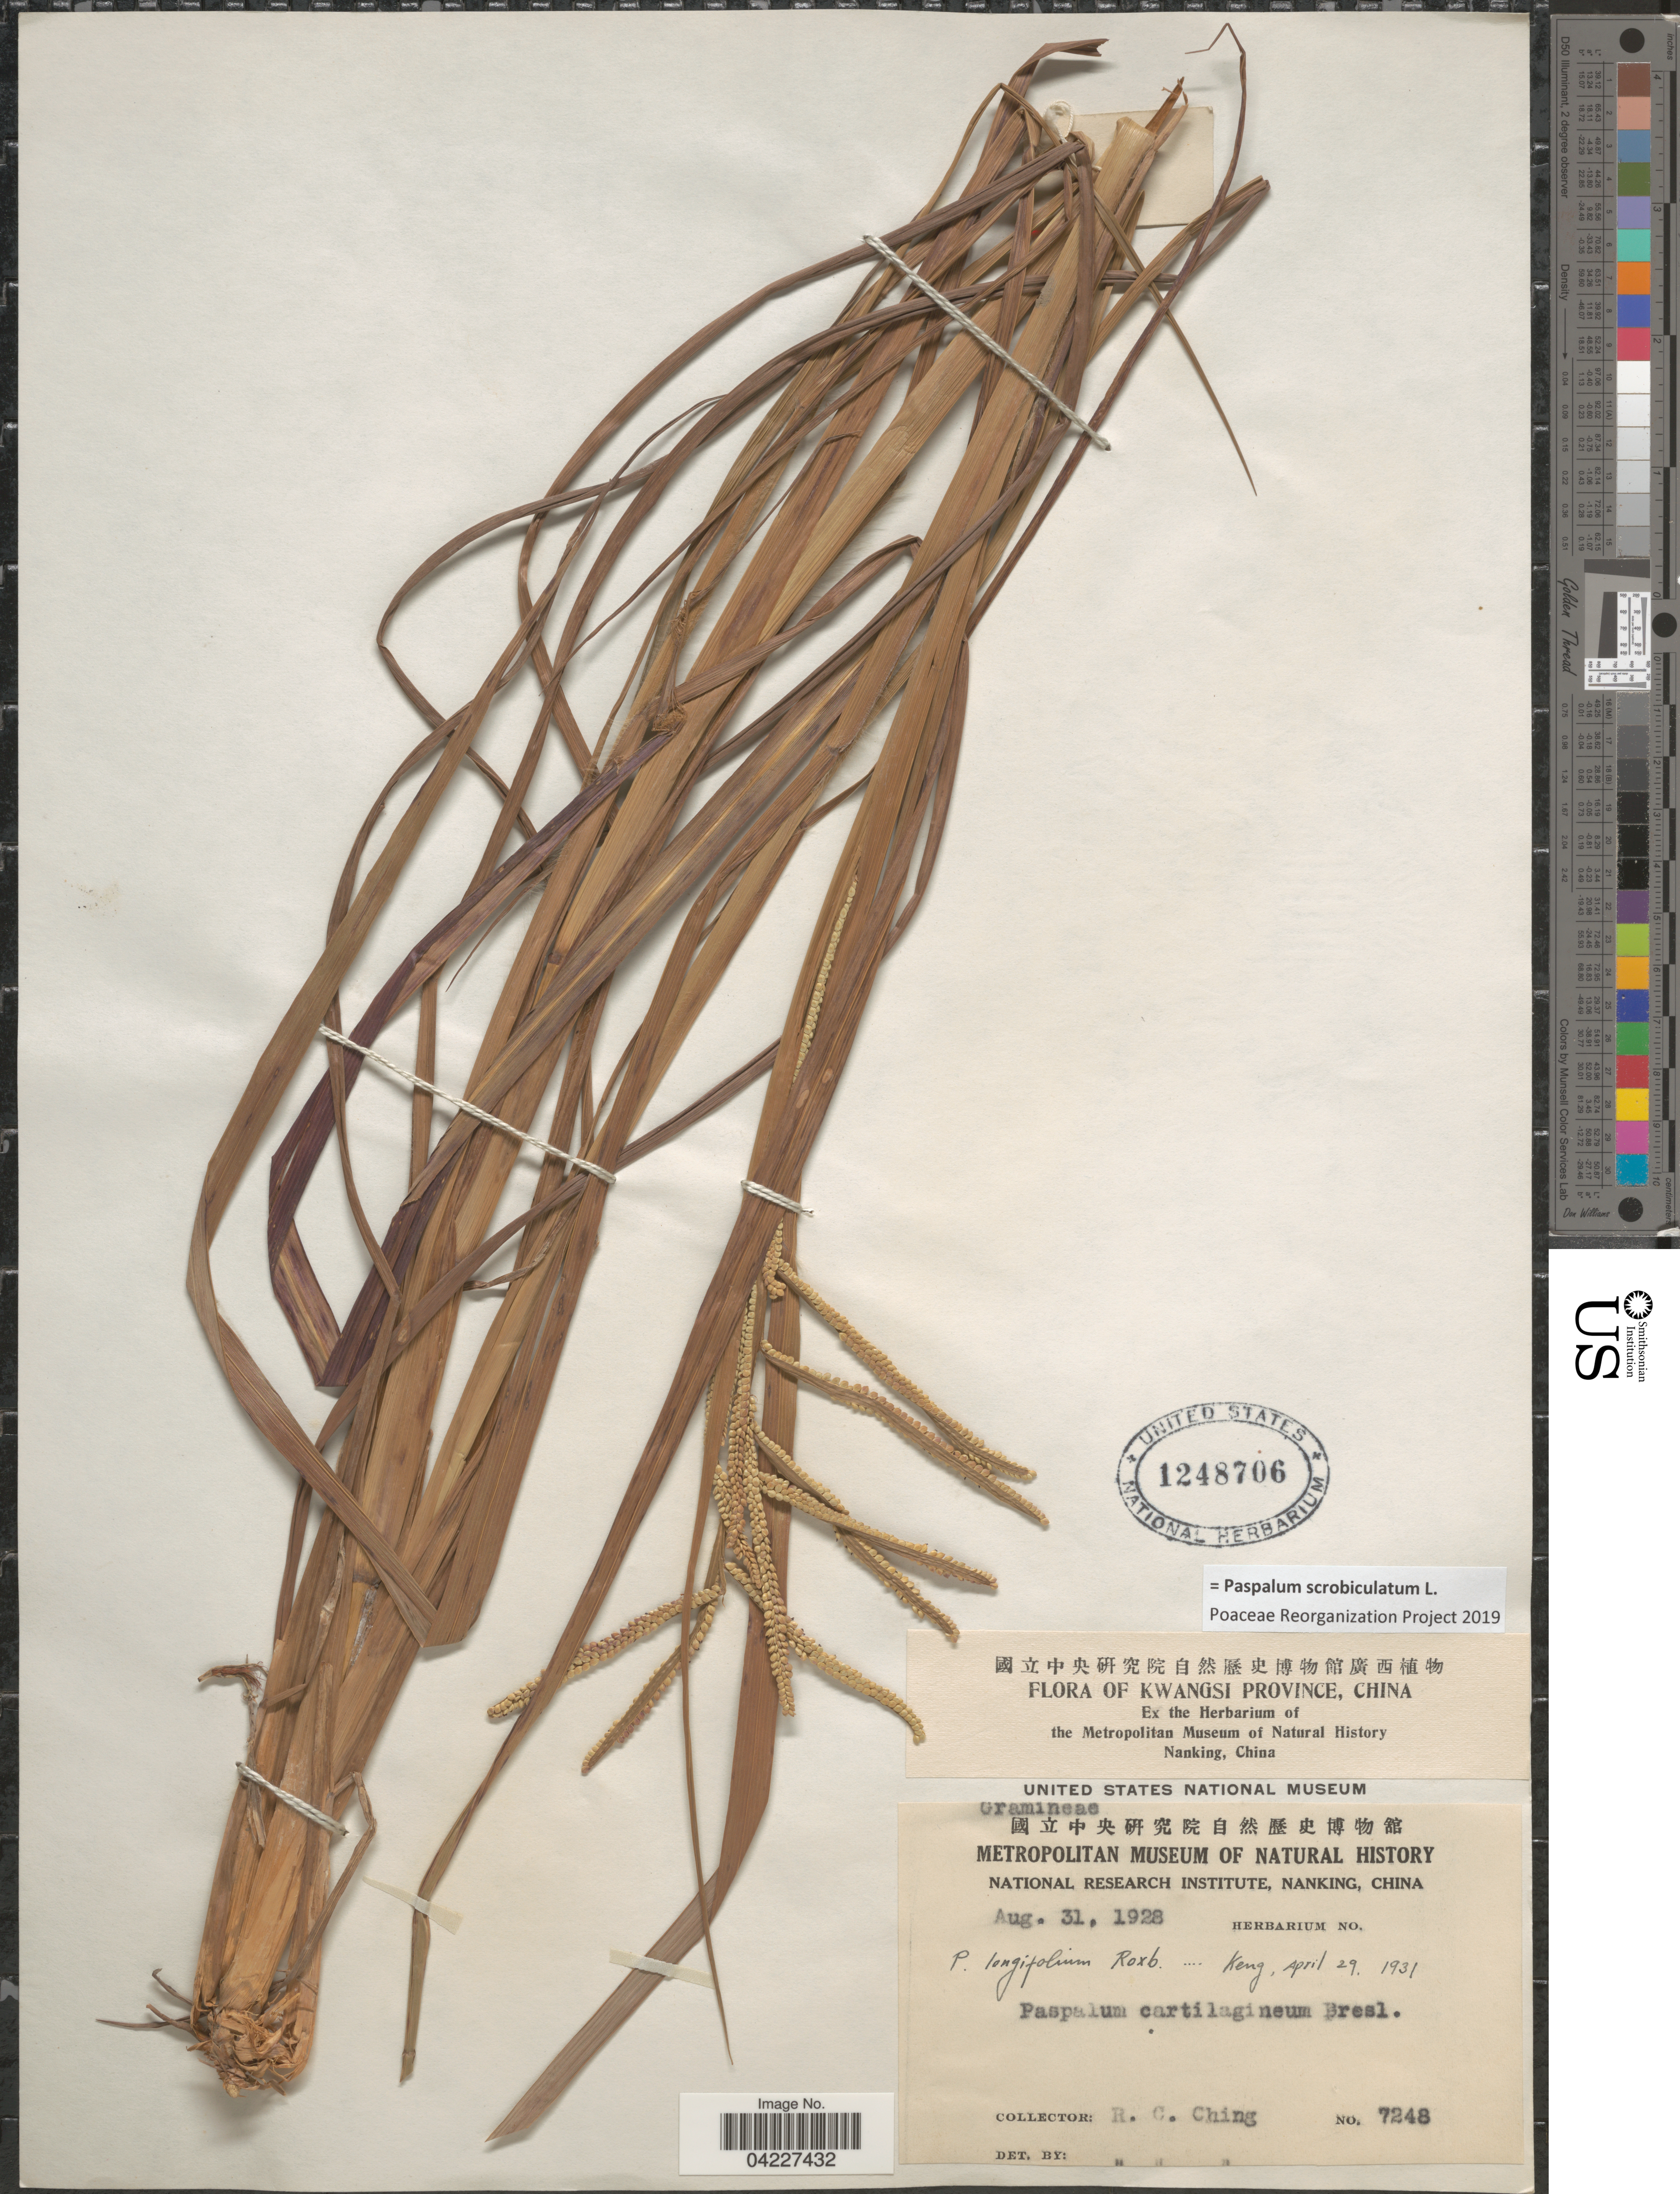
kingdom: Plantae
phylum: Tracheophyta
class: Liliopsida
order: Poales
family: Poaceae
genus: Paspalum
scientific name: Paspalum scrobiculatum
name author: L.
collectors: R. C. Ching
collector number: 7248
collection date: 1928-08-31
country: China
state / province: Guangxi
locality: Kwangsi Province.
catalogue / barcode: US 1248706